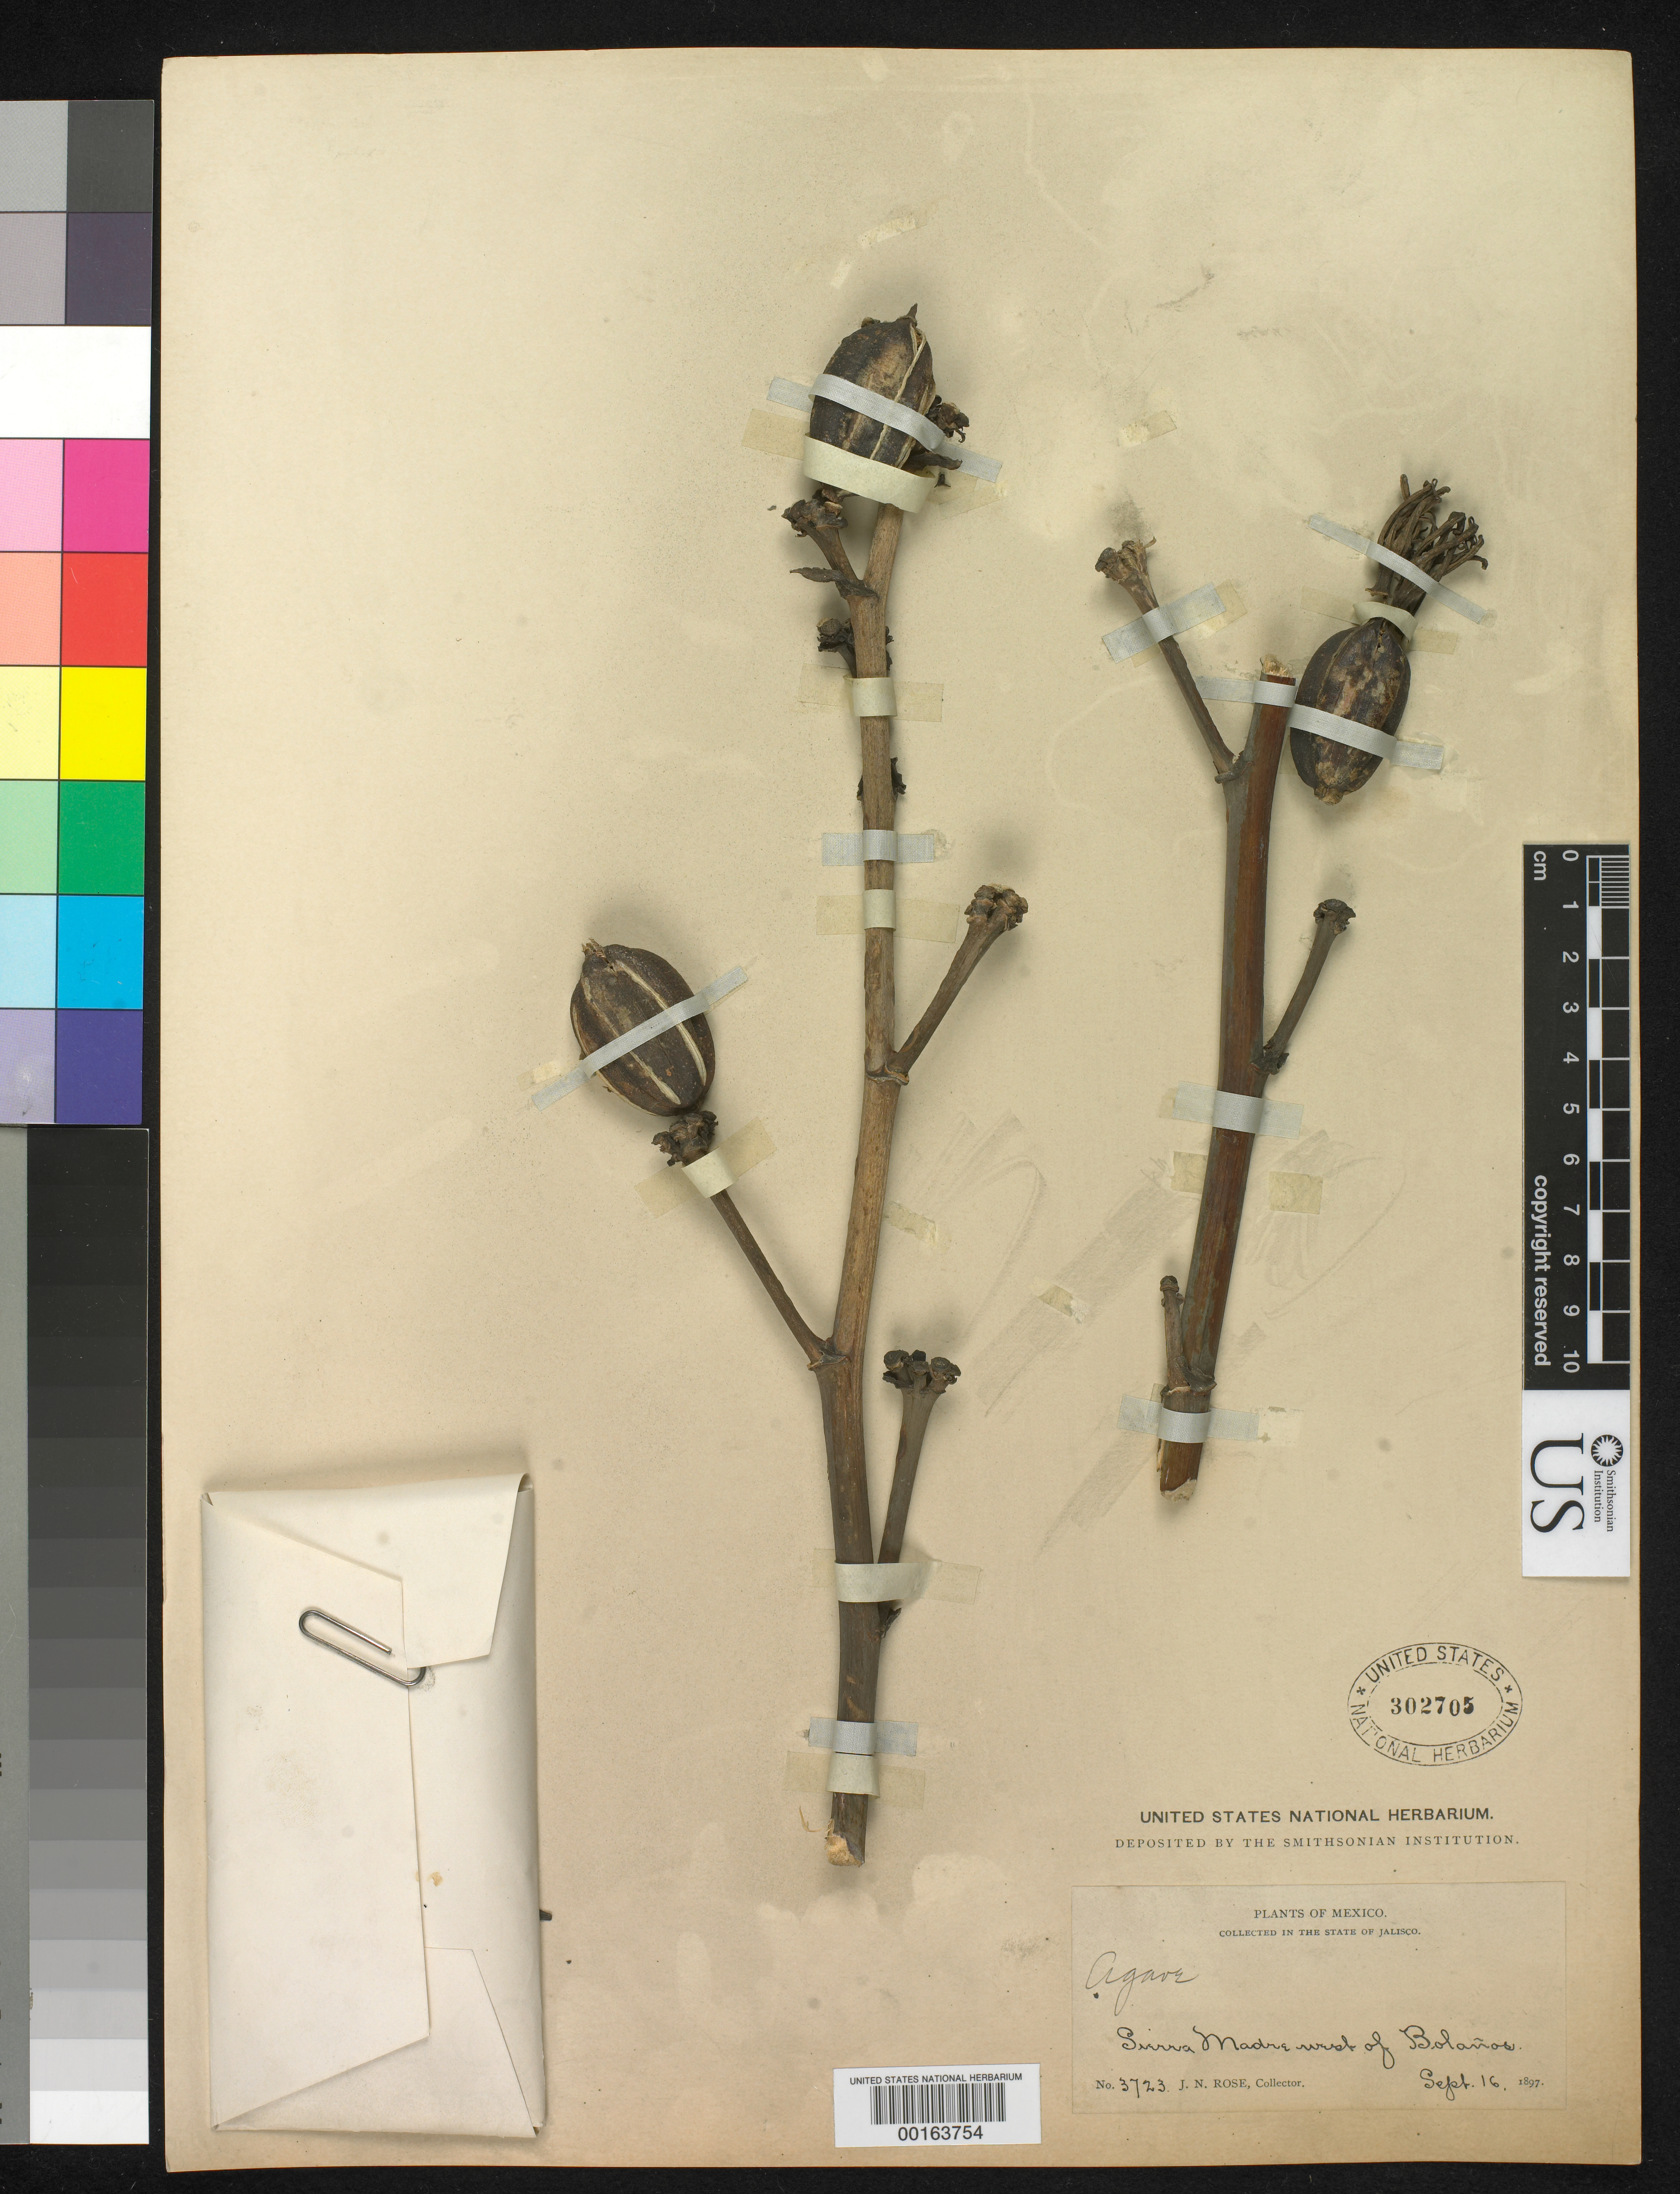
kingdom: Plantae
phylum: Tracheophyta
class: Liliopsida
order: Asparagales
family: Asparagaceae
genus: Agave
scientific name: Agave sp.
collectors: J. N. Rose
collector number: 3723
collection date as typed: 16 Sep 1897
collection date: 1897-09-16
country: Mexico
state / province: Jalisco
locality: Sierra Madre W of Bolanos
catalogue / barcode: US 302705